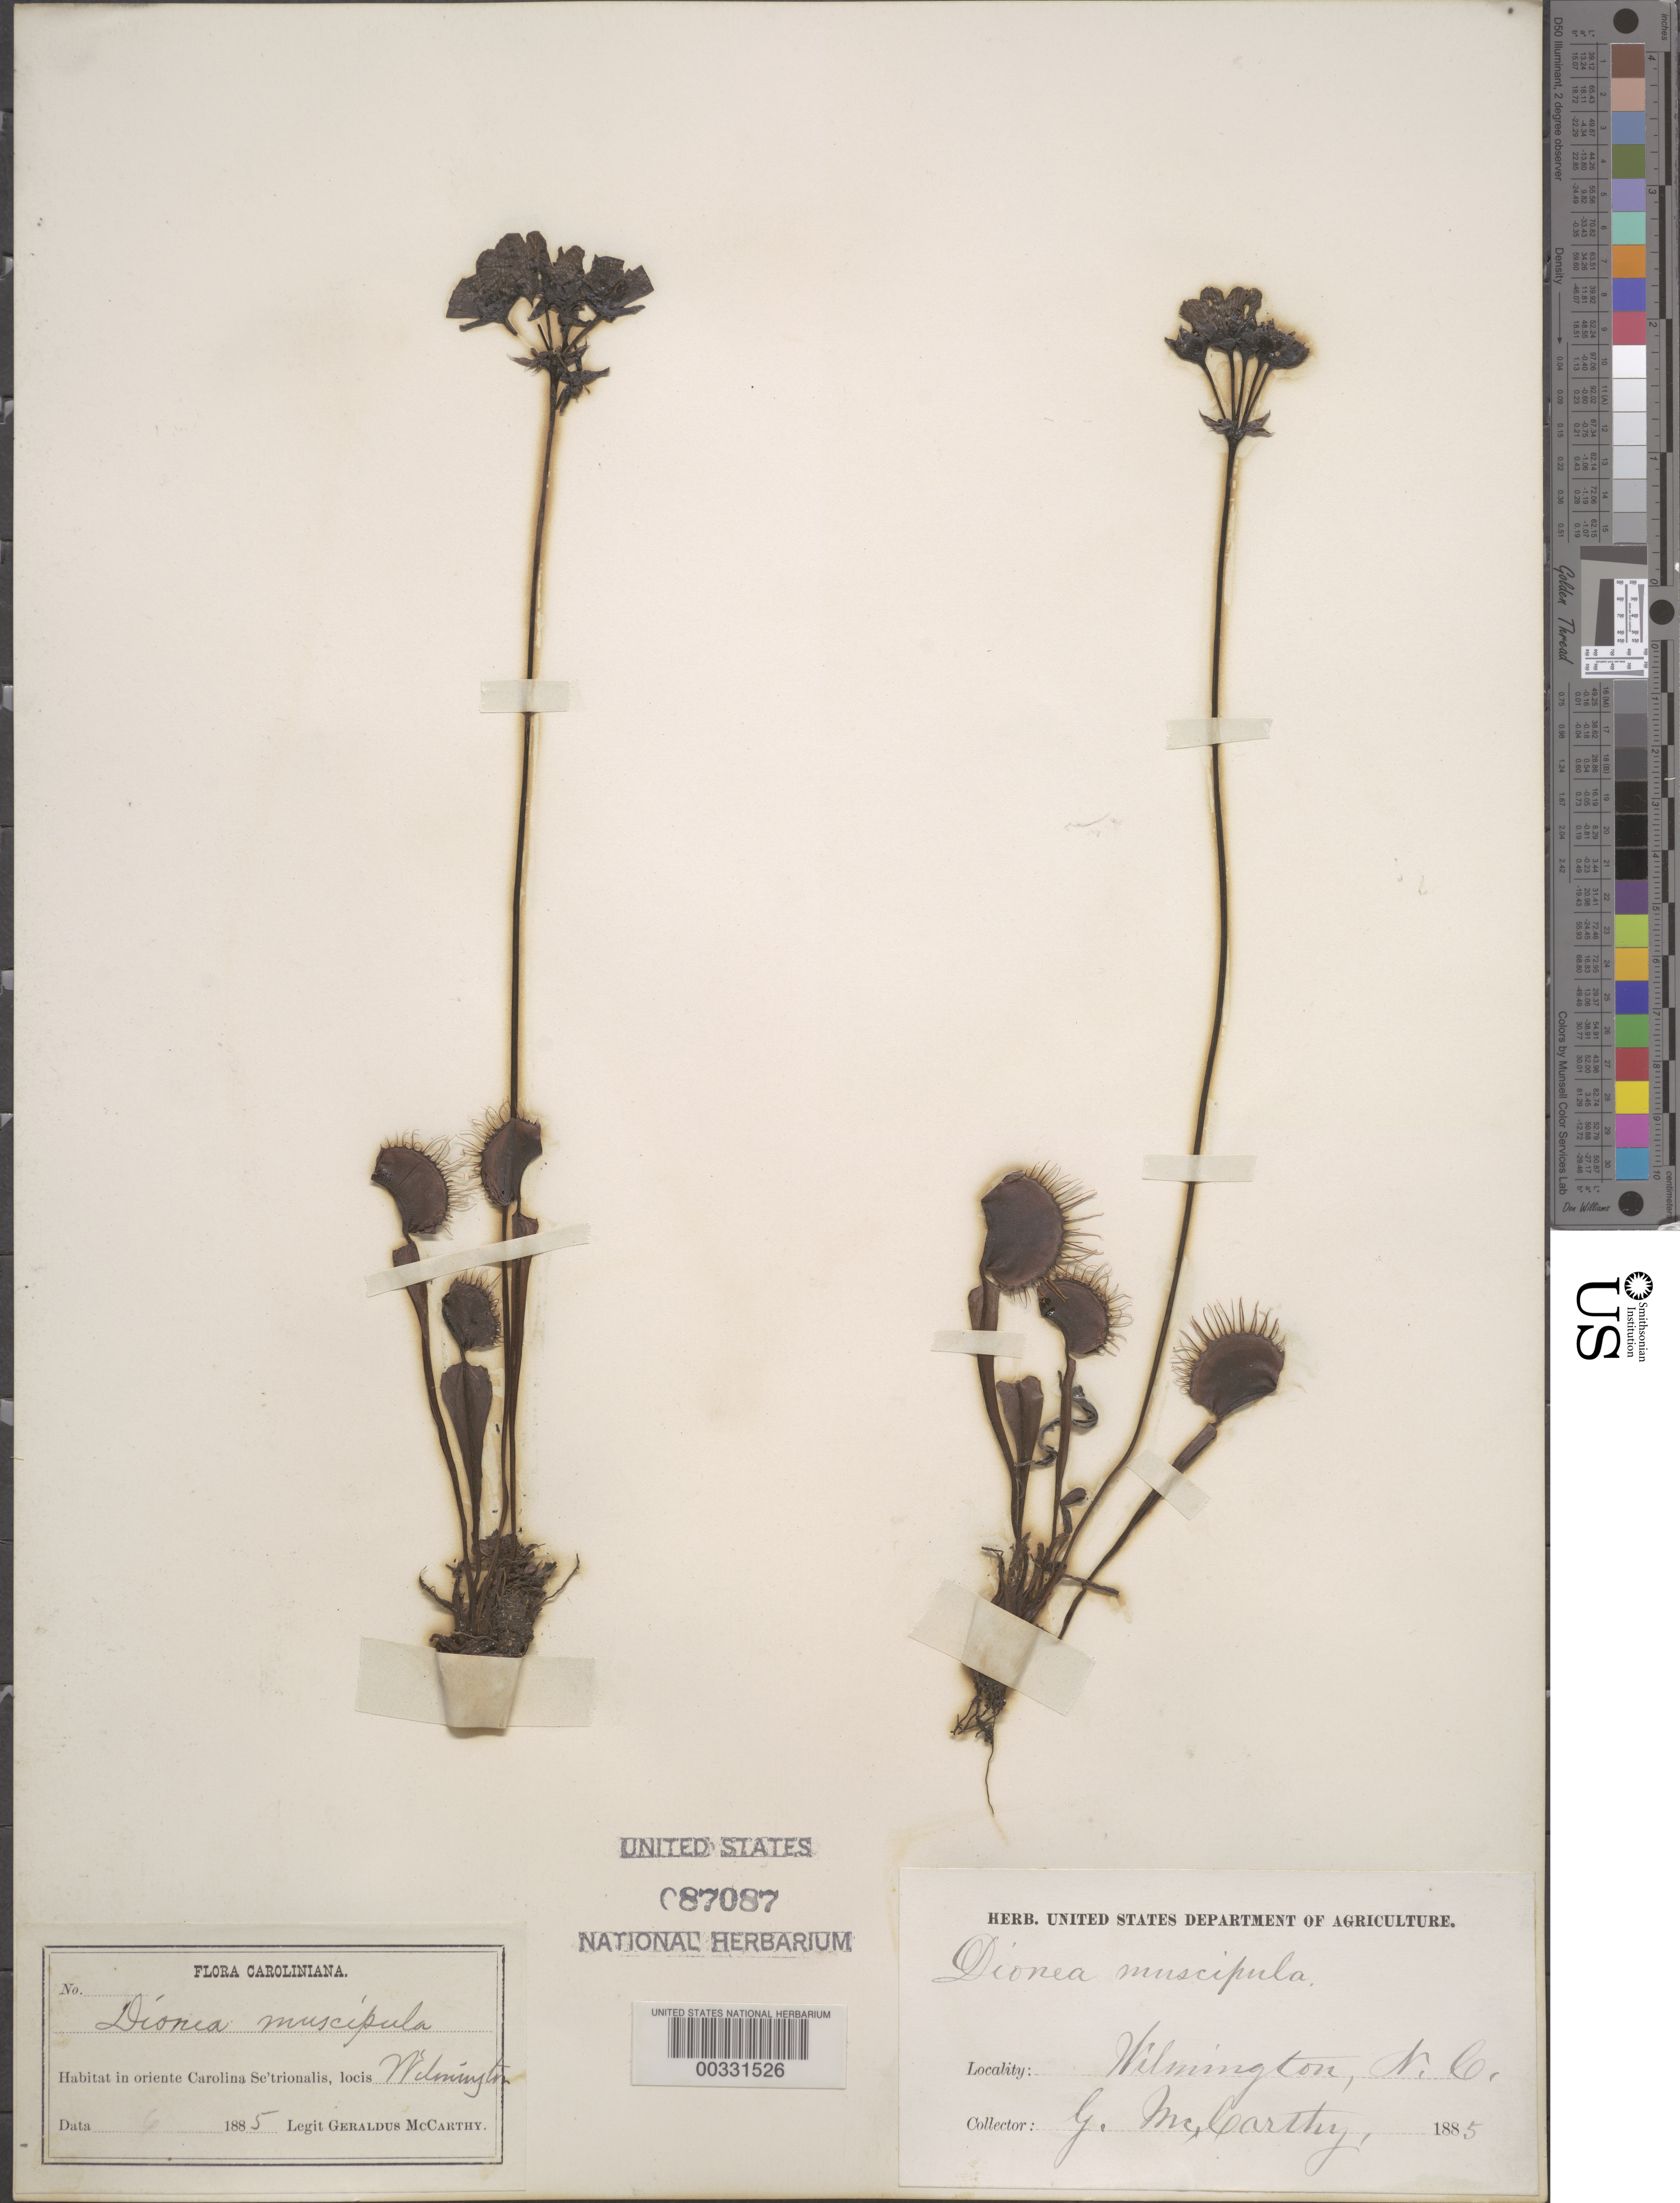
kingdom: Plantae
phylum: Tracheophyta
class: Magnoliopsida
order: Caryophyllales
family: Droseraceae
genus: Dionaea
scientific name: Dionaea muscipula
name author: J. Ellis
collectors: G. McCarthy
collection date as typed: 1885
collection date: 1885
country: United States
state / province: North Carolina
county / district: New Hanover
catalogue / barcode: US 87087